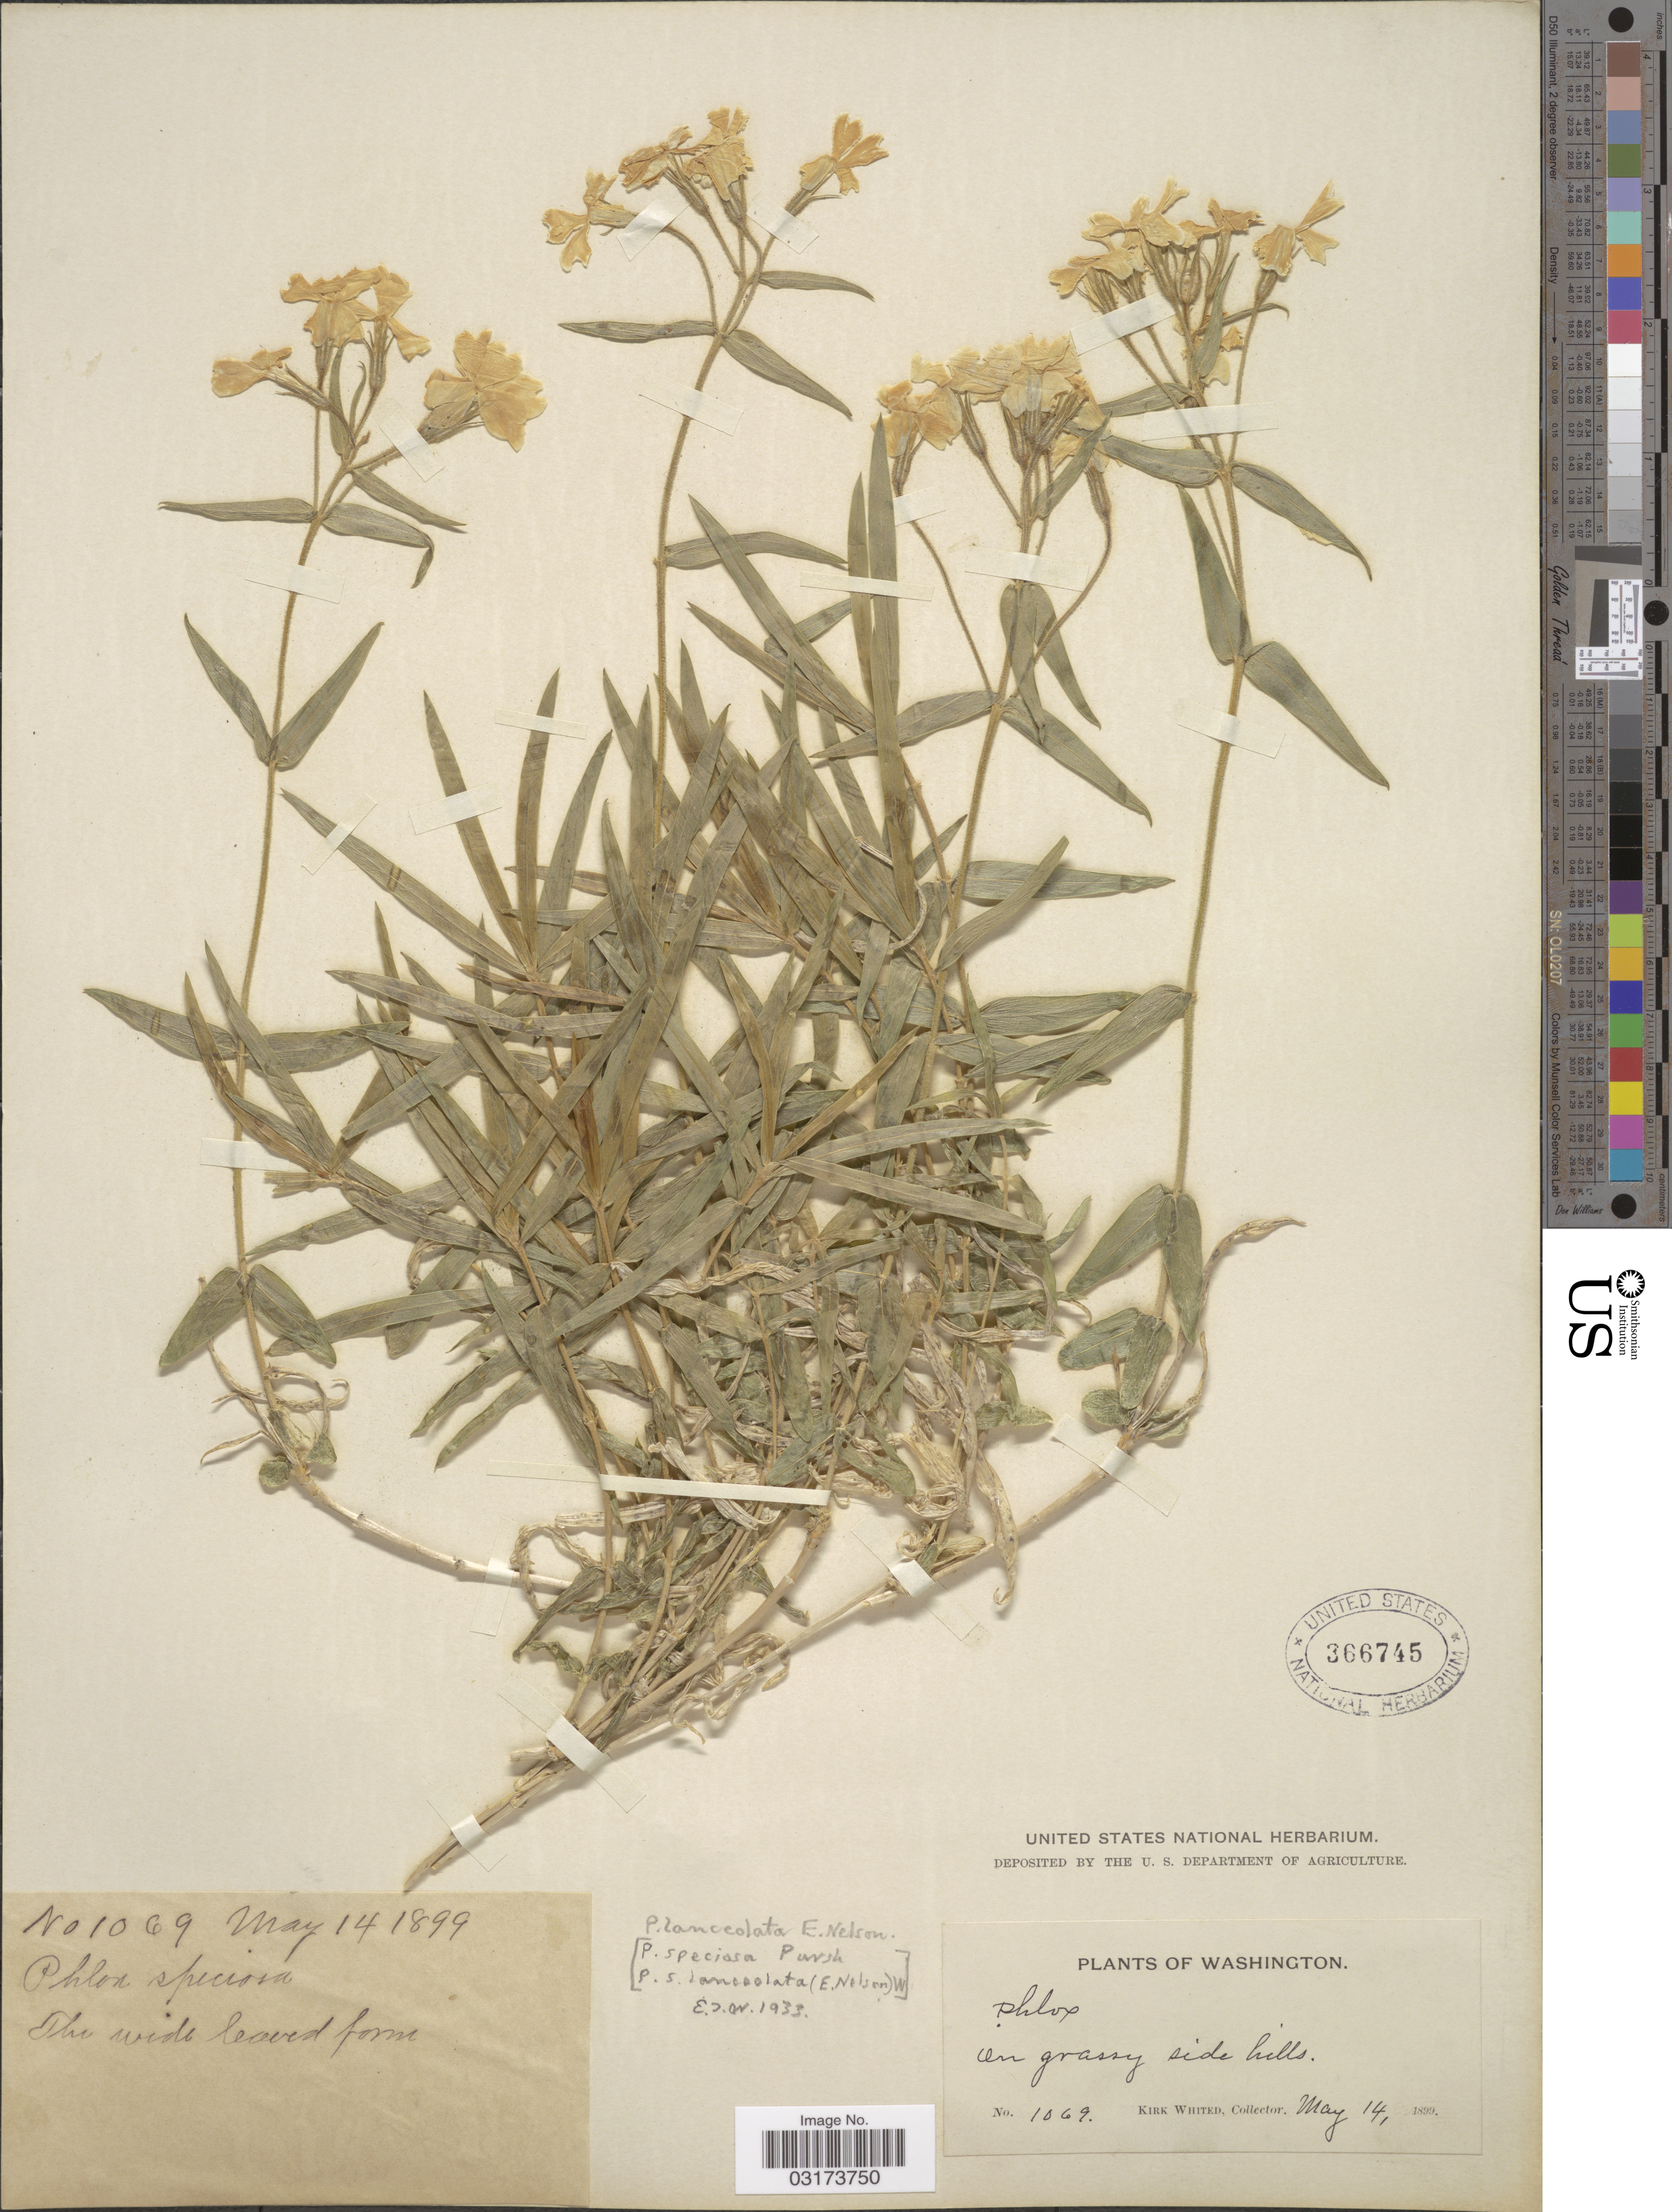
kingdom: Plantae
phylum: Tracheophyta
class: Magnoliopsida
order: Ericales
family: Polemoniaceae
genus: Phlox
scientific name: Phlox speciosa subsp. lanceolata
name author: (E.E. Nelson) Wherry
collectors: K. Whited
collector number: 1069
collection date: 1899-05-14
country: United States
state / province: Washington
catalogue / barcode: US 366745